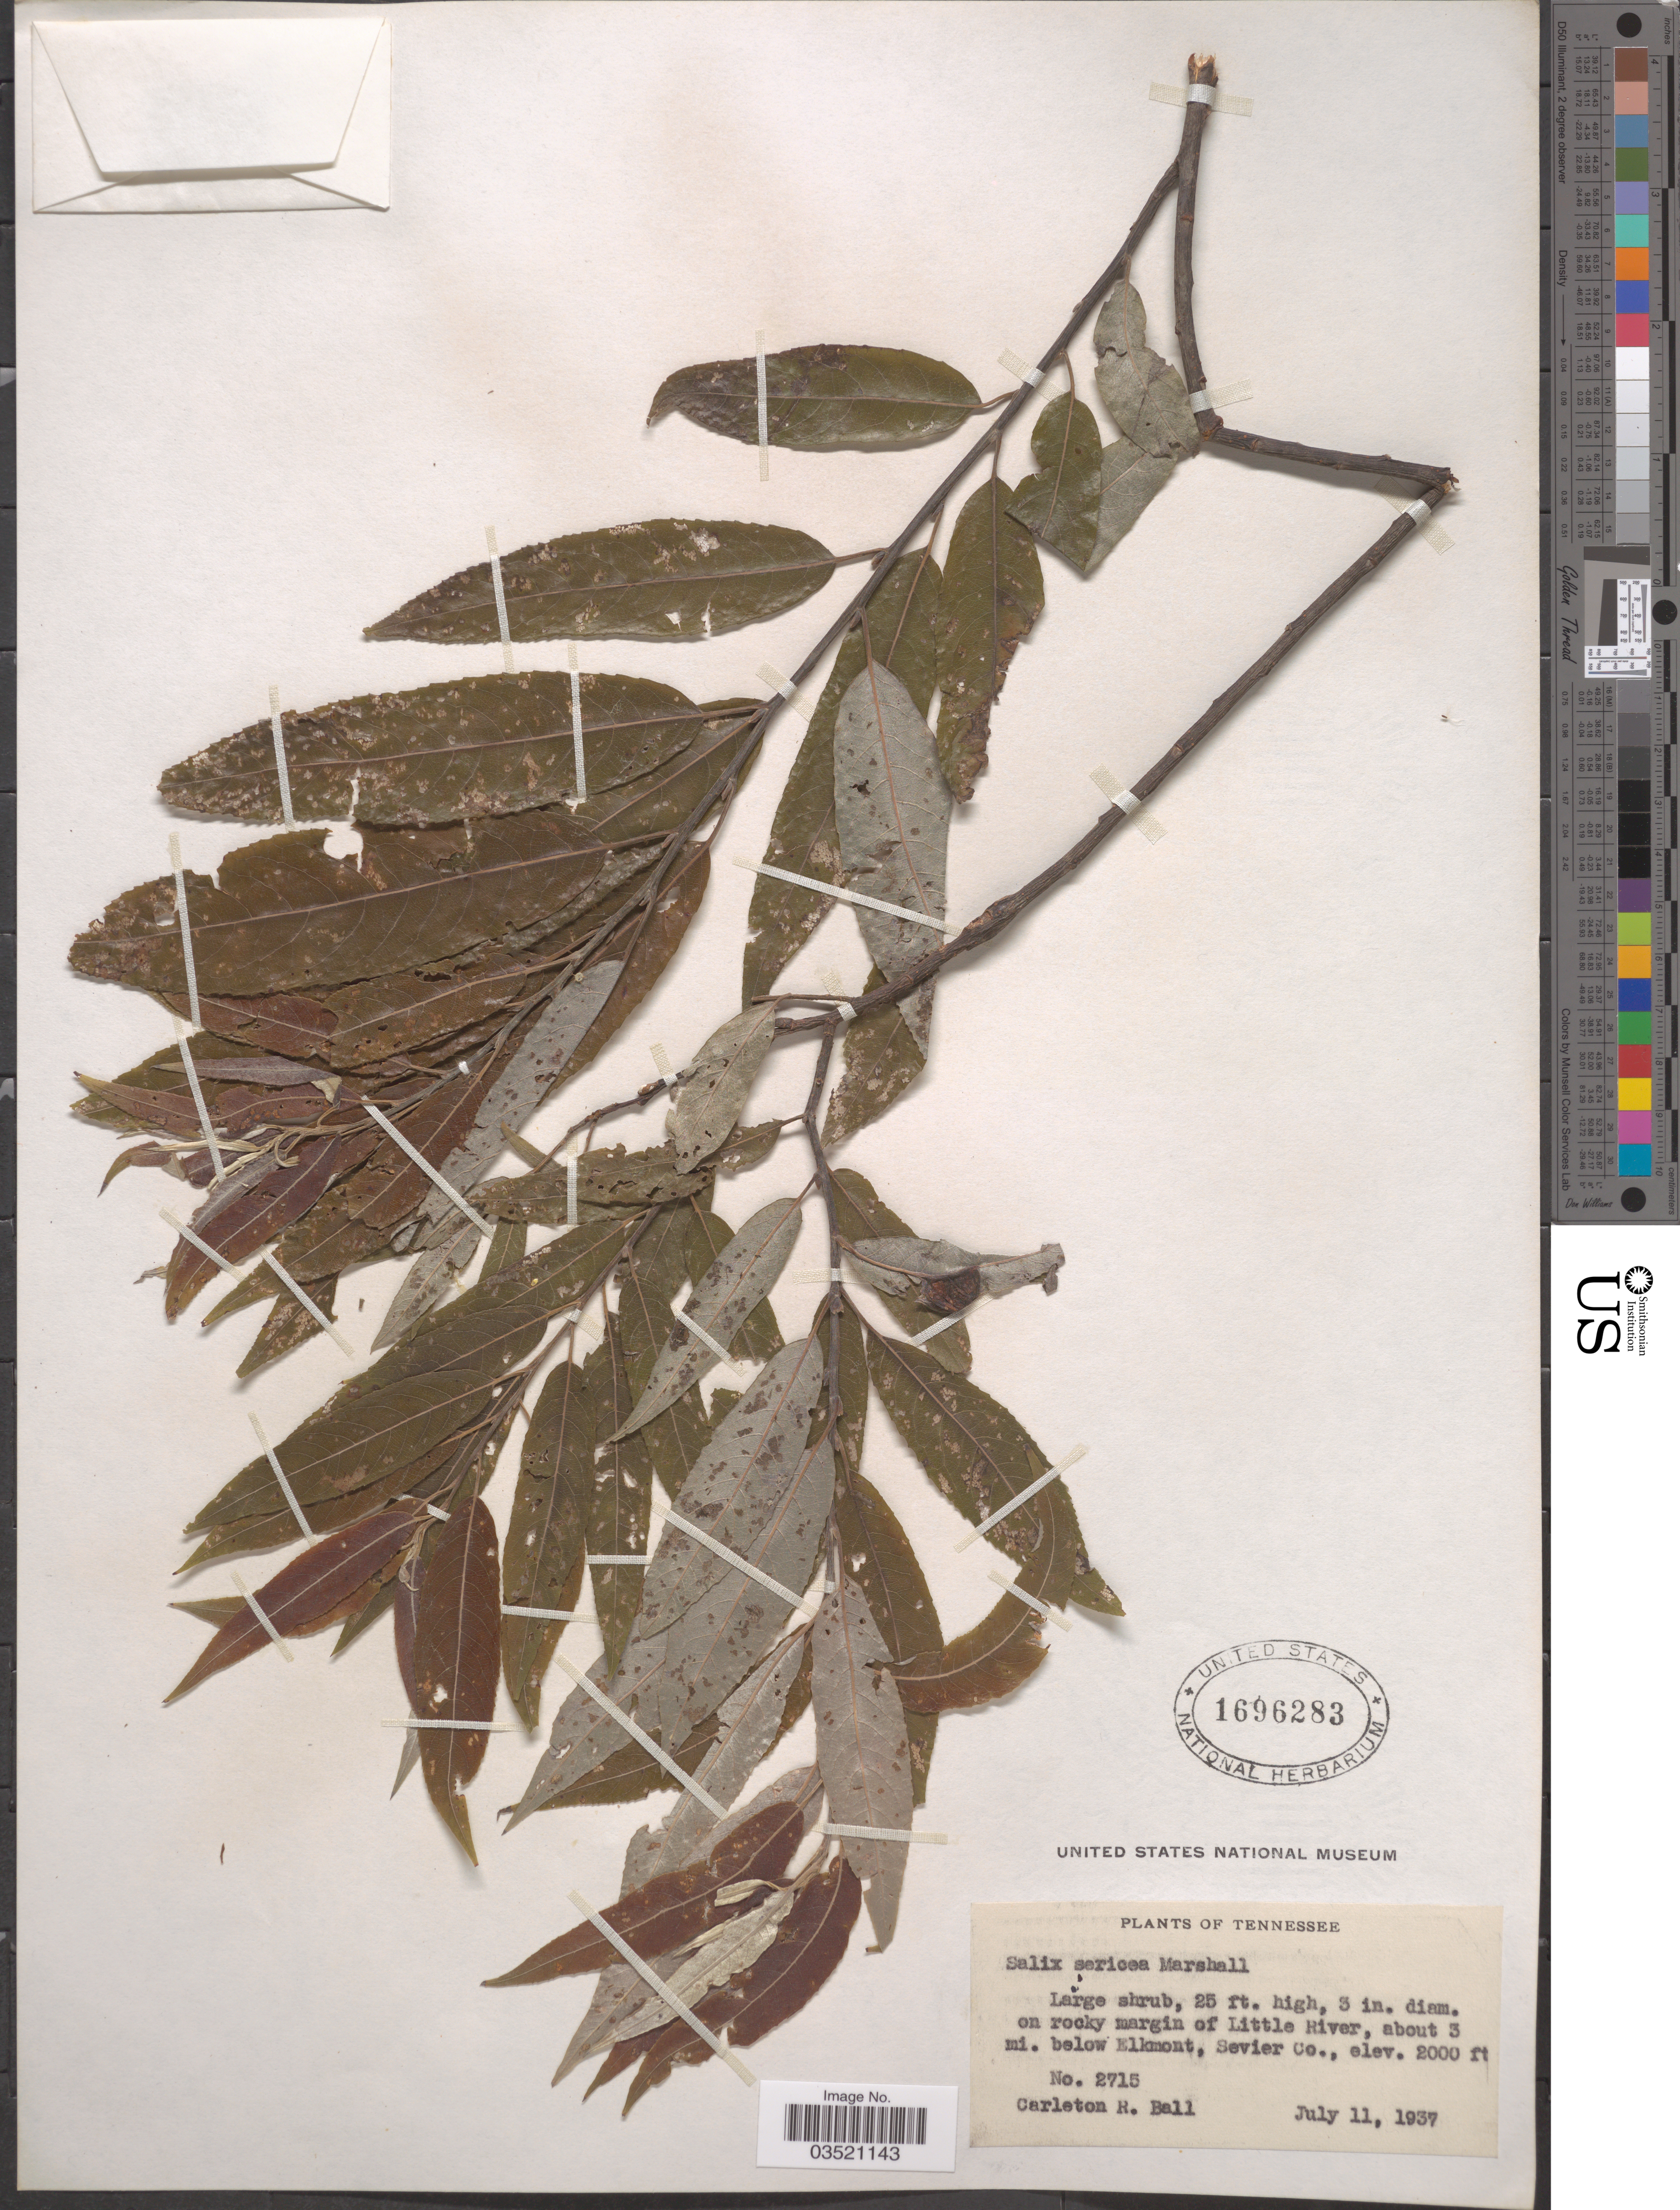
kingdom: Plantae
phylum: Tracheophyta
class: Magnoliopsida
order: Malpighiales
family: Salicaceae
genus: Salix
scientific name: Salix sericea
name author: Marshall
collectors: C. R. Ball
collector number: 2715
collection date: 1937-07-11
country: United States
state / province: Tennessee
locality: On rocky margin of Little River, about 3 mi. below Elkmont, Sevier Co.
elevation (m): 610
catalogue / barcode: US 1696283